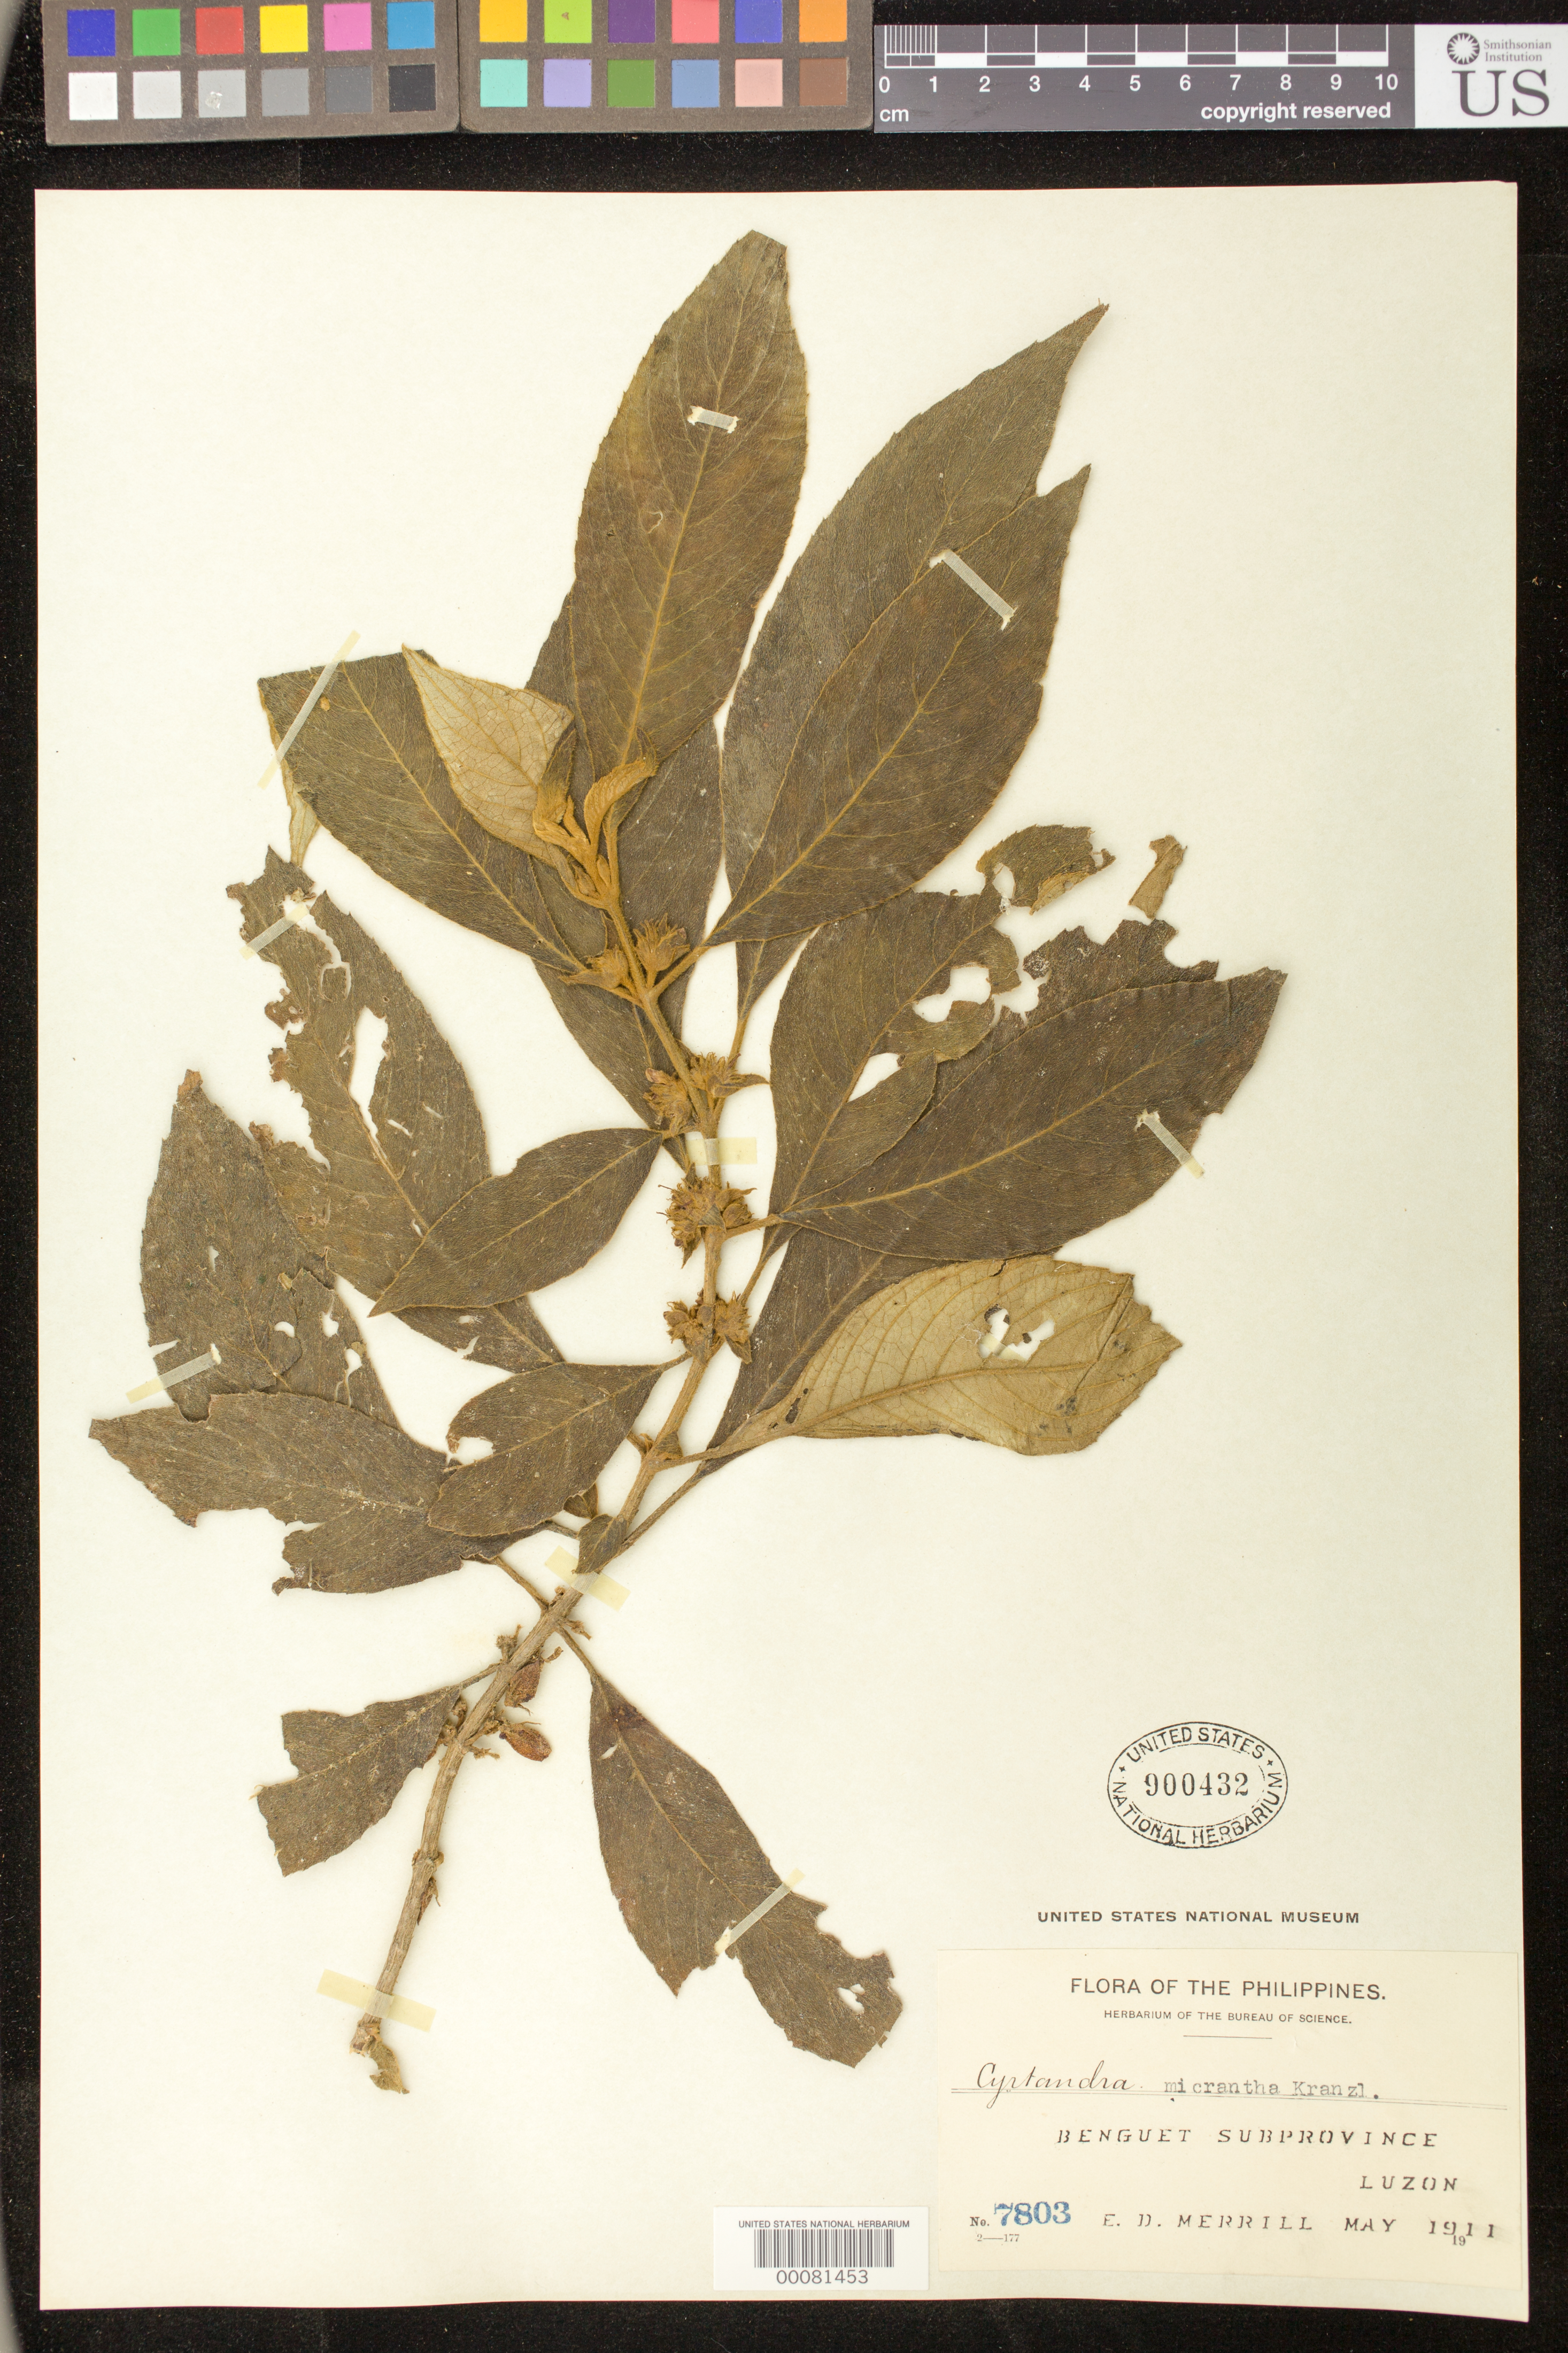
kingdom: Plantae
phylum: Tracheophyta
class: Magnoliopsida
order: Lamiales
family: Gesneriaceae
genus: Cyrtandra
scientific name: Cyrtandra micrantha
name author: Kraenzl.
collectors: E. D. Merrill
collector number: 7803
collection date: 1911-05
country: Philippines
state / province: Cordillera (Administrative Region)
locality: Benguet Subprovince, Luzon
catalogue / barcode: US 900432